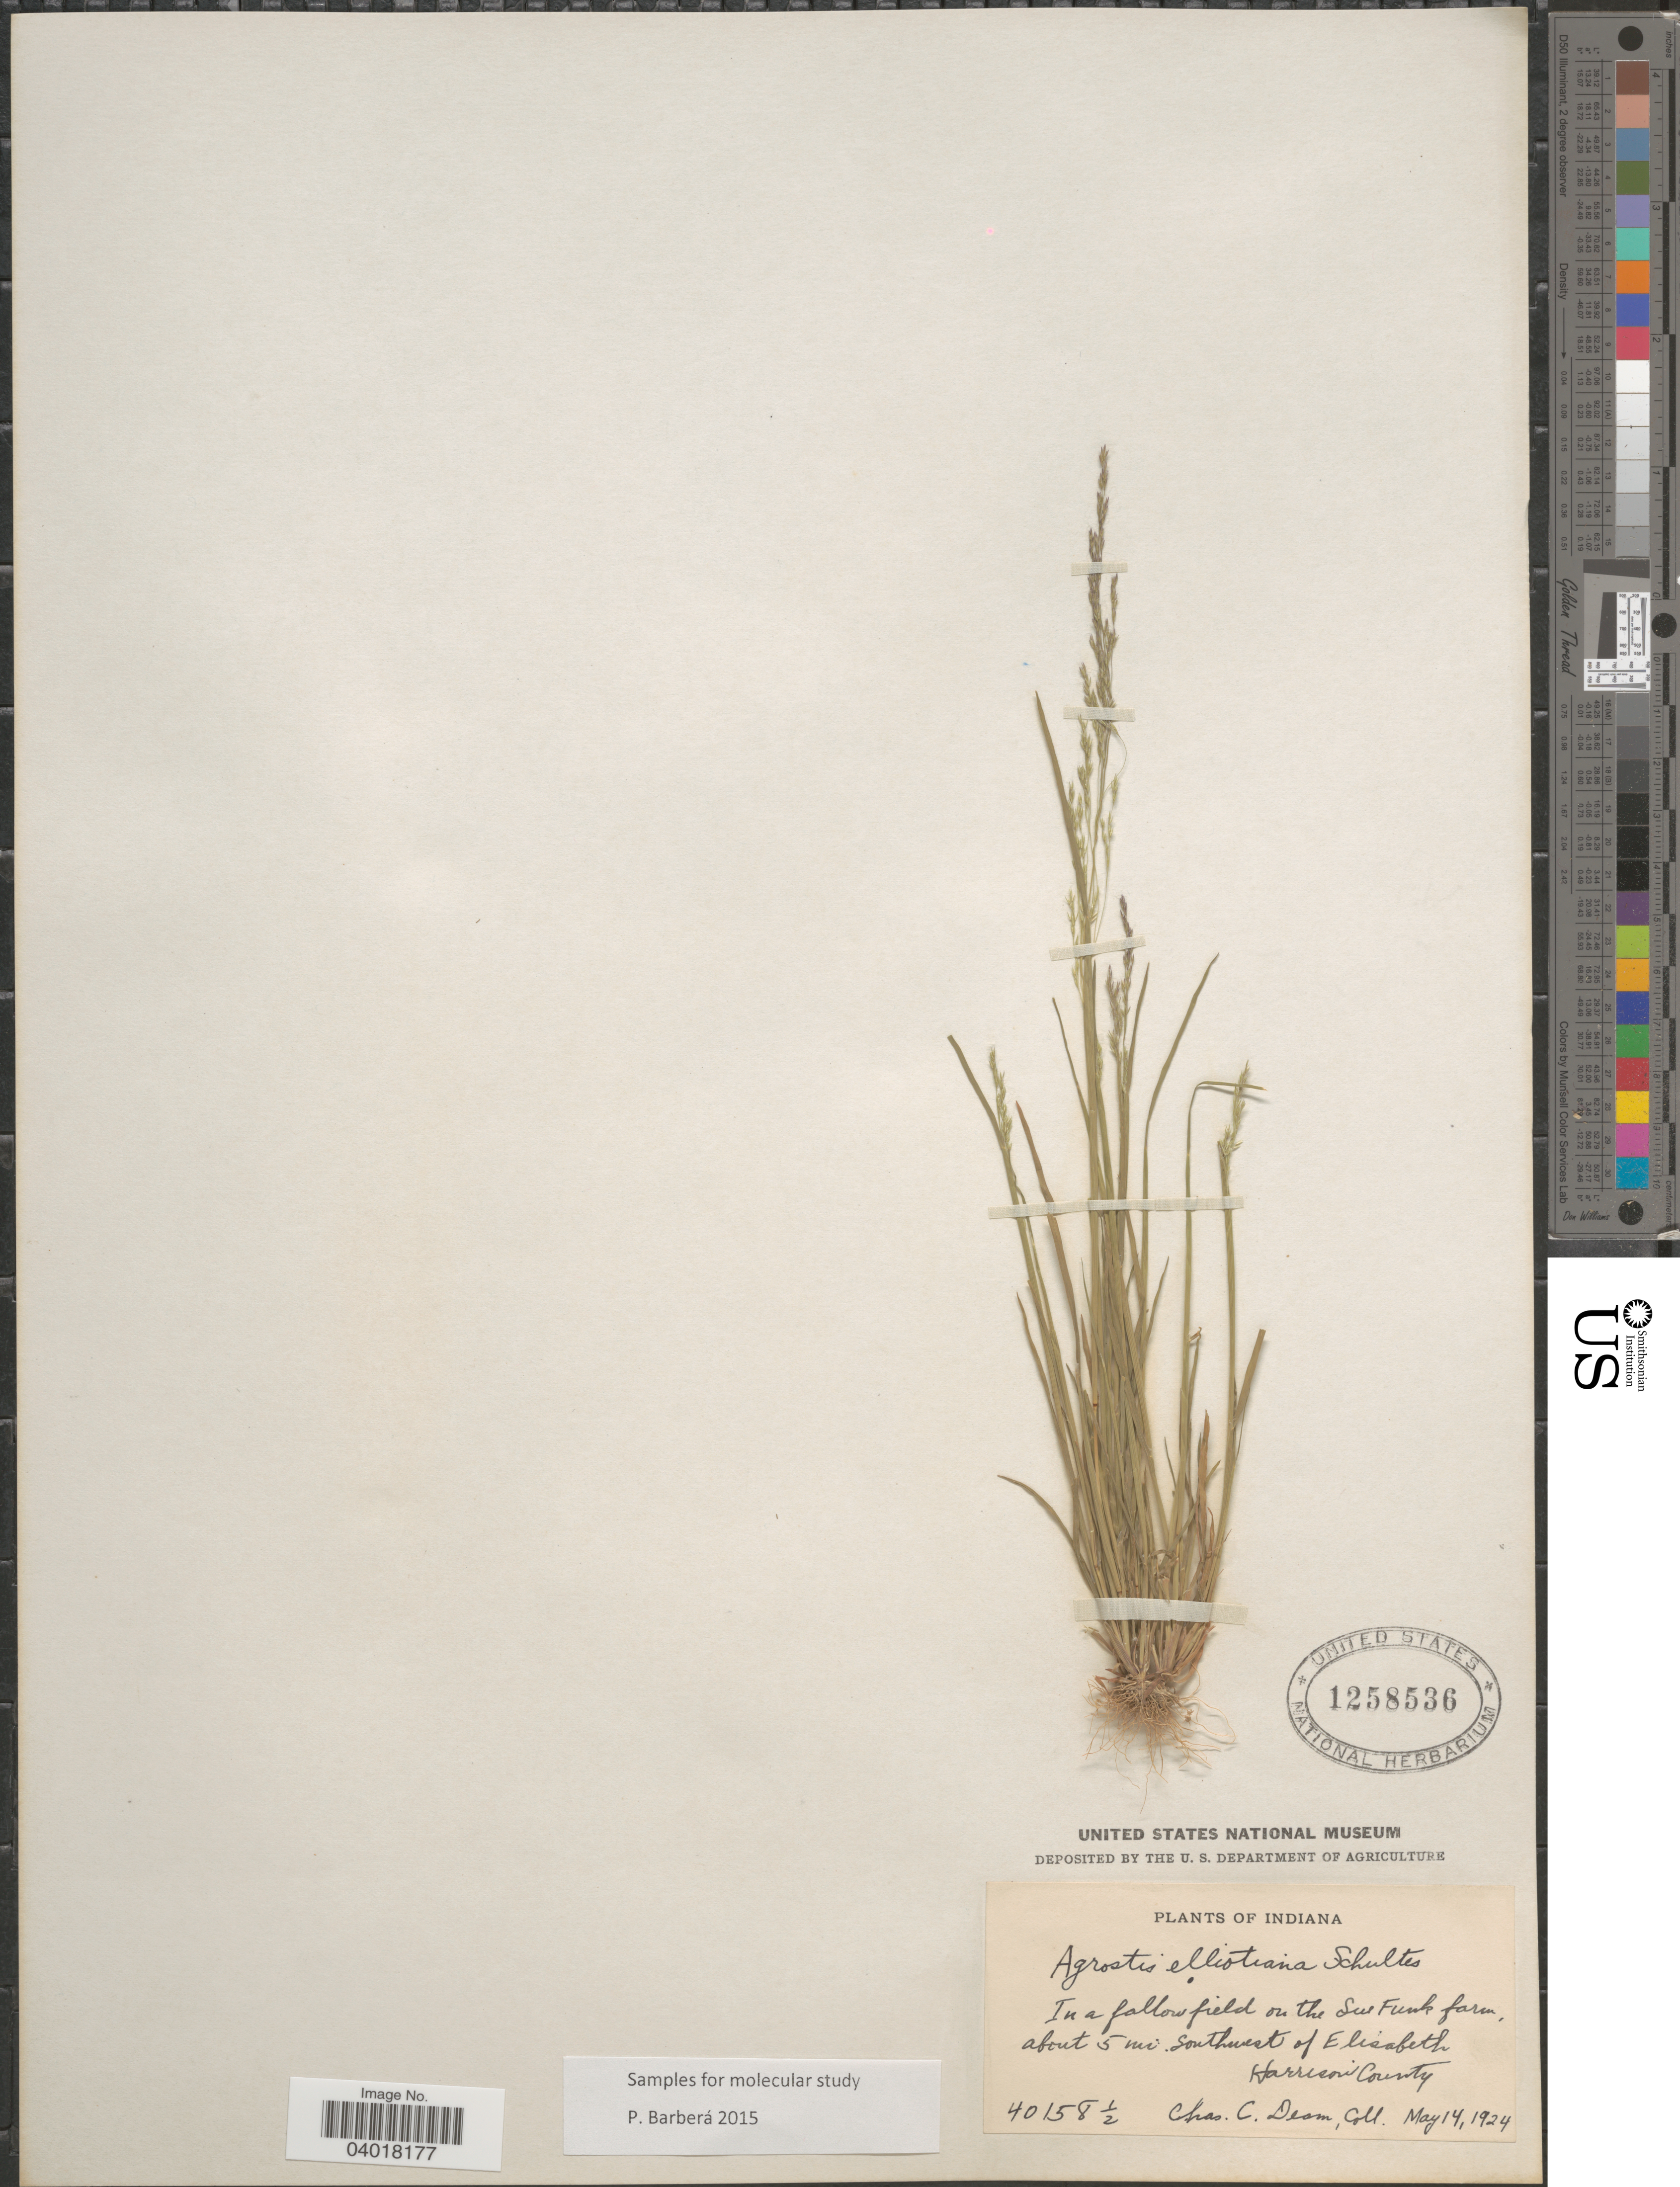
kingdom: Plantae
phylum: Tracheophyta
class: Liliopsida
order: Poales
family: Poaceae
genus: Agrostis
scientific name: Agrostis elliottiana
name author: Schult.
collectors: C. C. Deam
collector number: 40158½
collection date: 1924-05-14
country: United States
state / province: Indiana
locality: In a fallow field on the Sur Funk farm, about 5 mi. southwest of Elisabeth. Harrison County.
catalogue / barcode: US 1258536